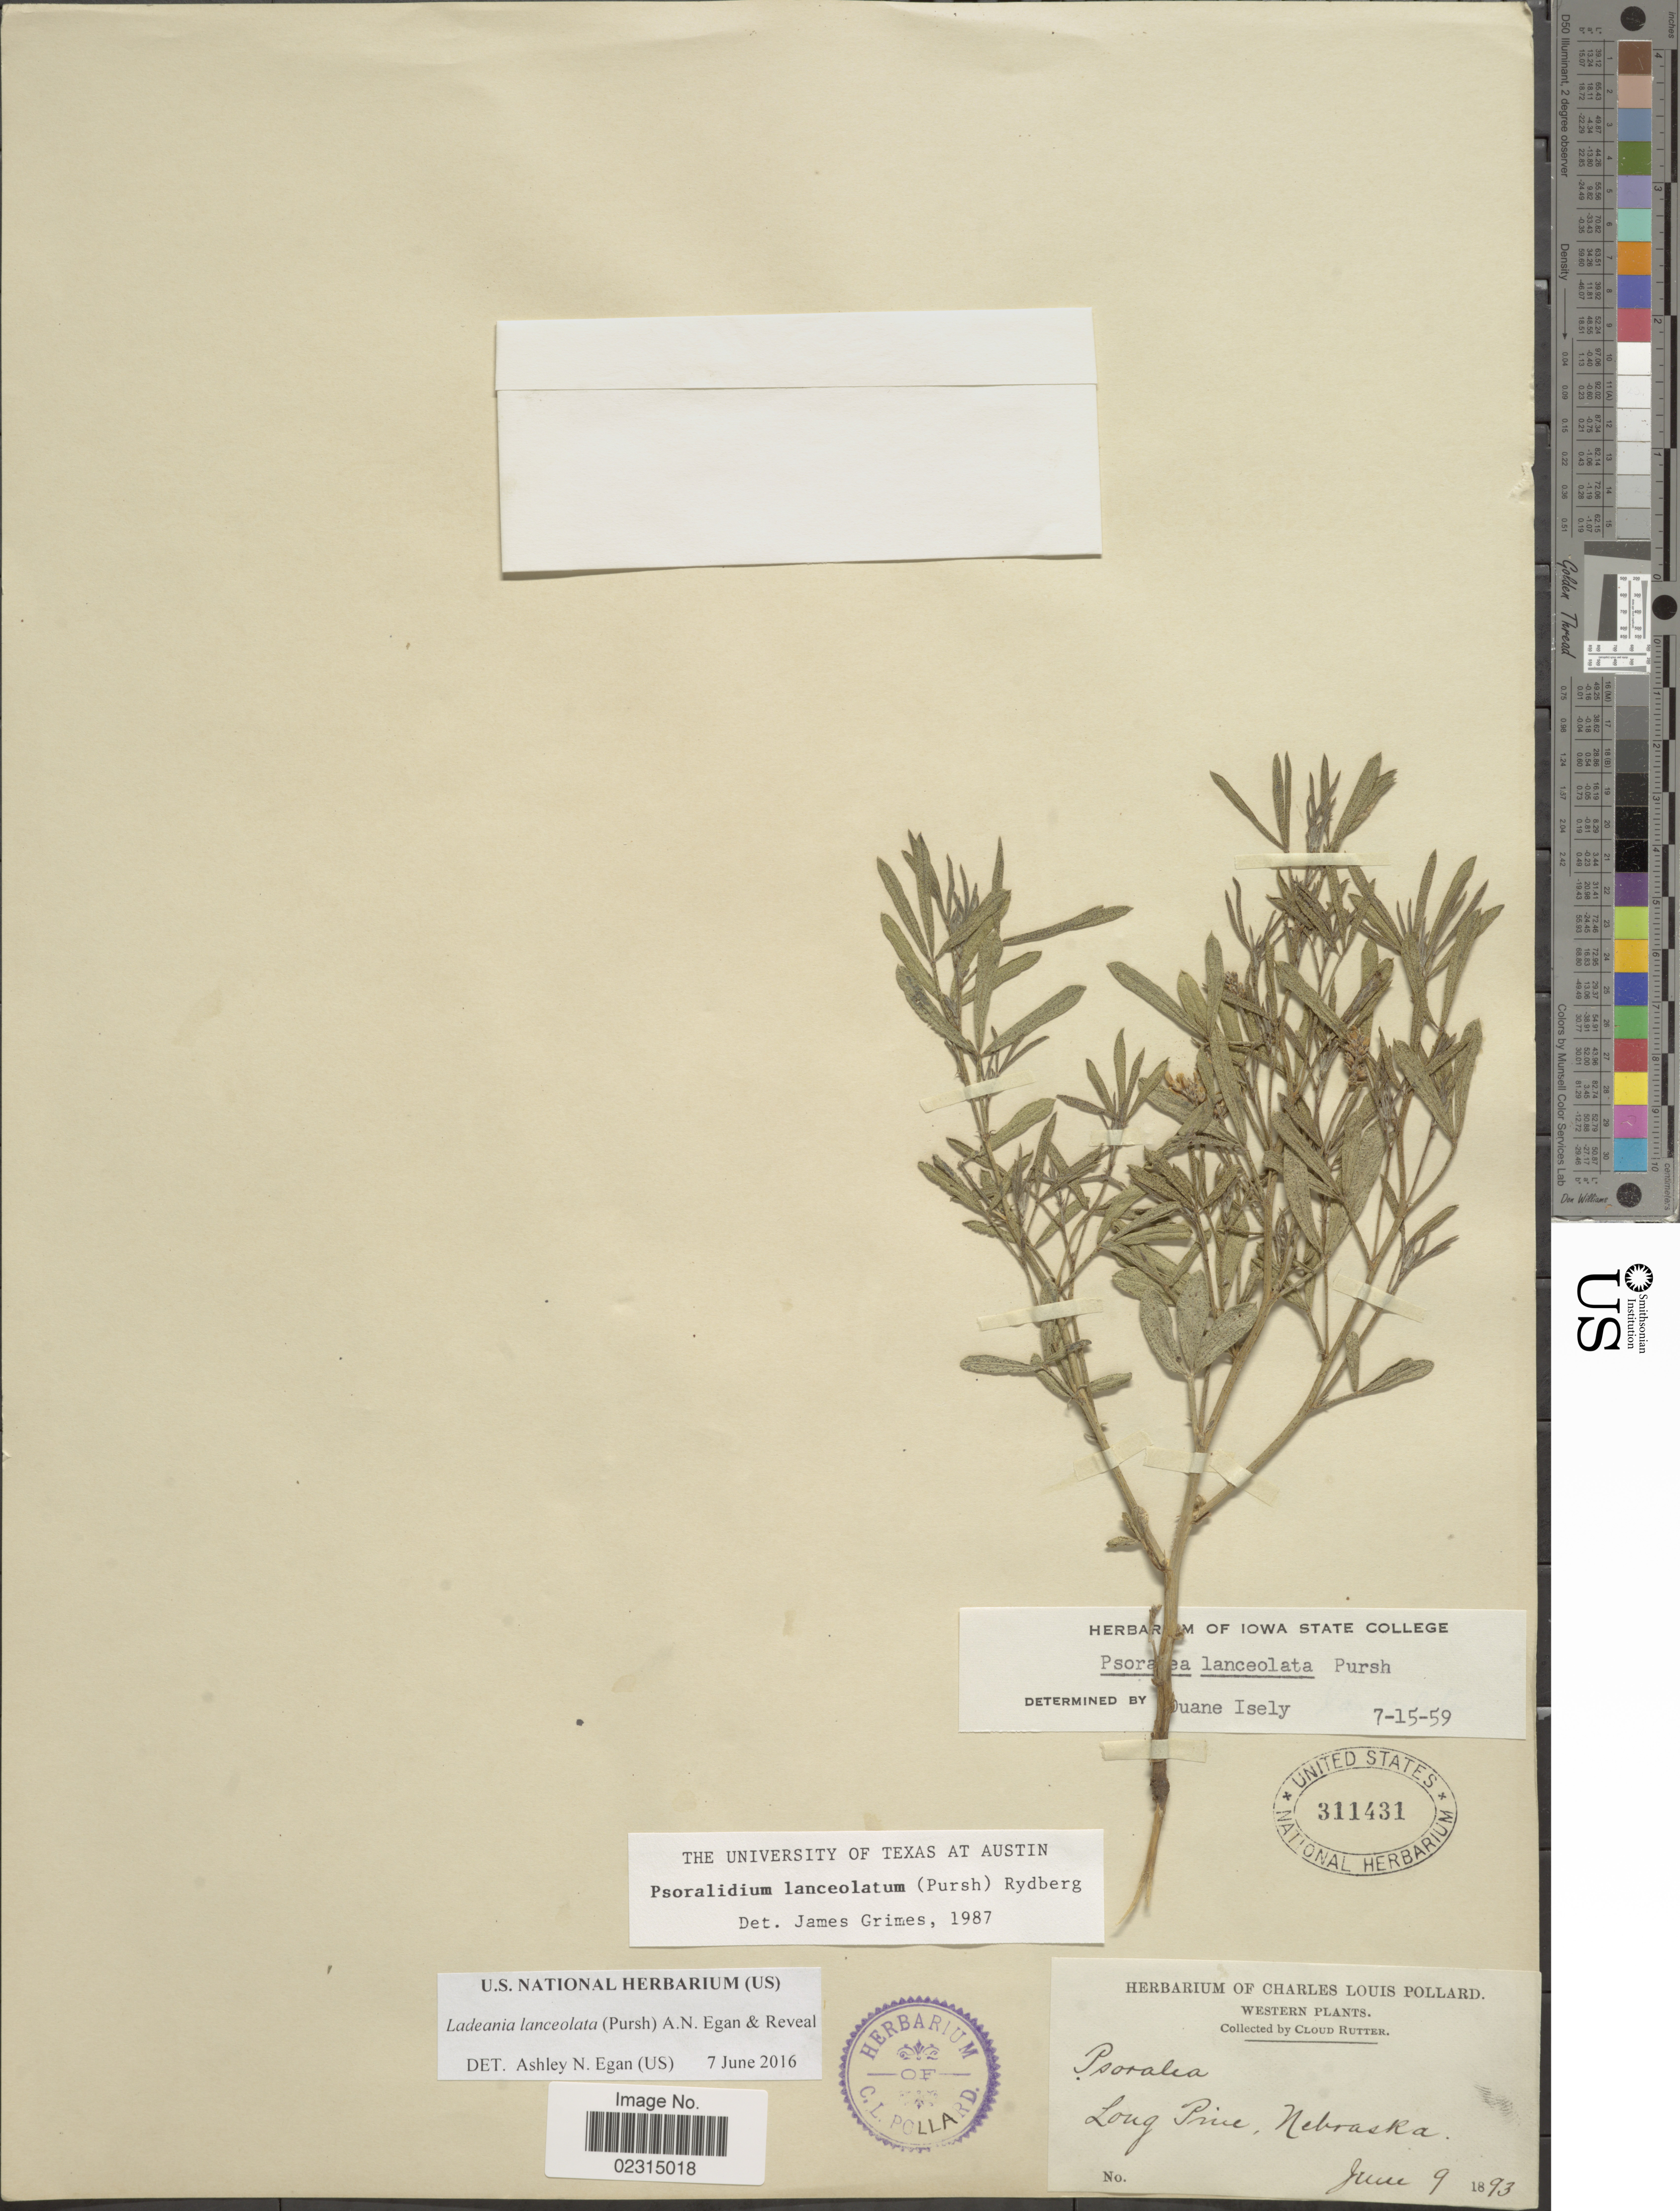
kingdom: Plantae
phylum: Tracheophyta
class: Magnoliopsida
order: Fabales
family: Fabaceae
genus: Ladeania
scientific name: Ladeania lanceolata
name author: (Pursh) A.N. Egan & Reveal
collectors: C. Rutter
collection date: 1893-06-09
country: United States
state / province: Nebraska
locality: Western, Long Pine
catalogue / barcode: US 311431